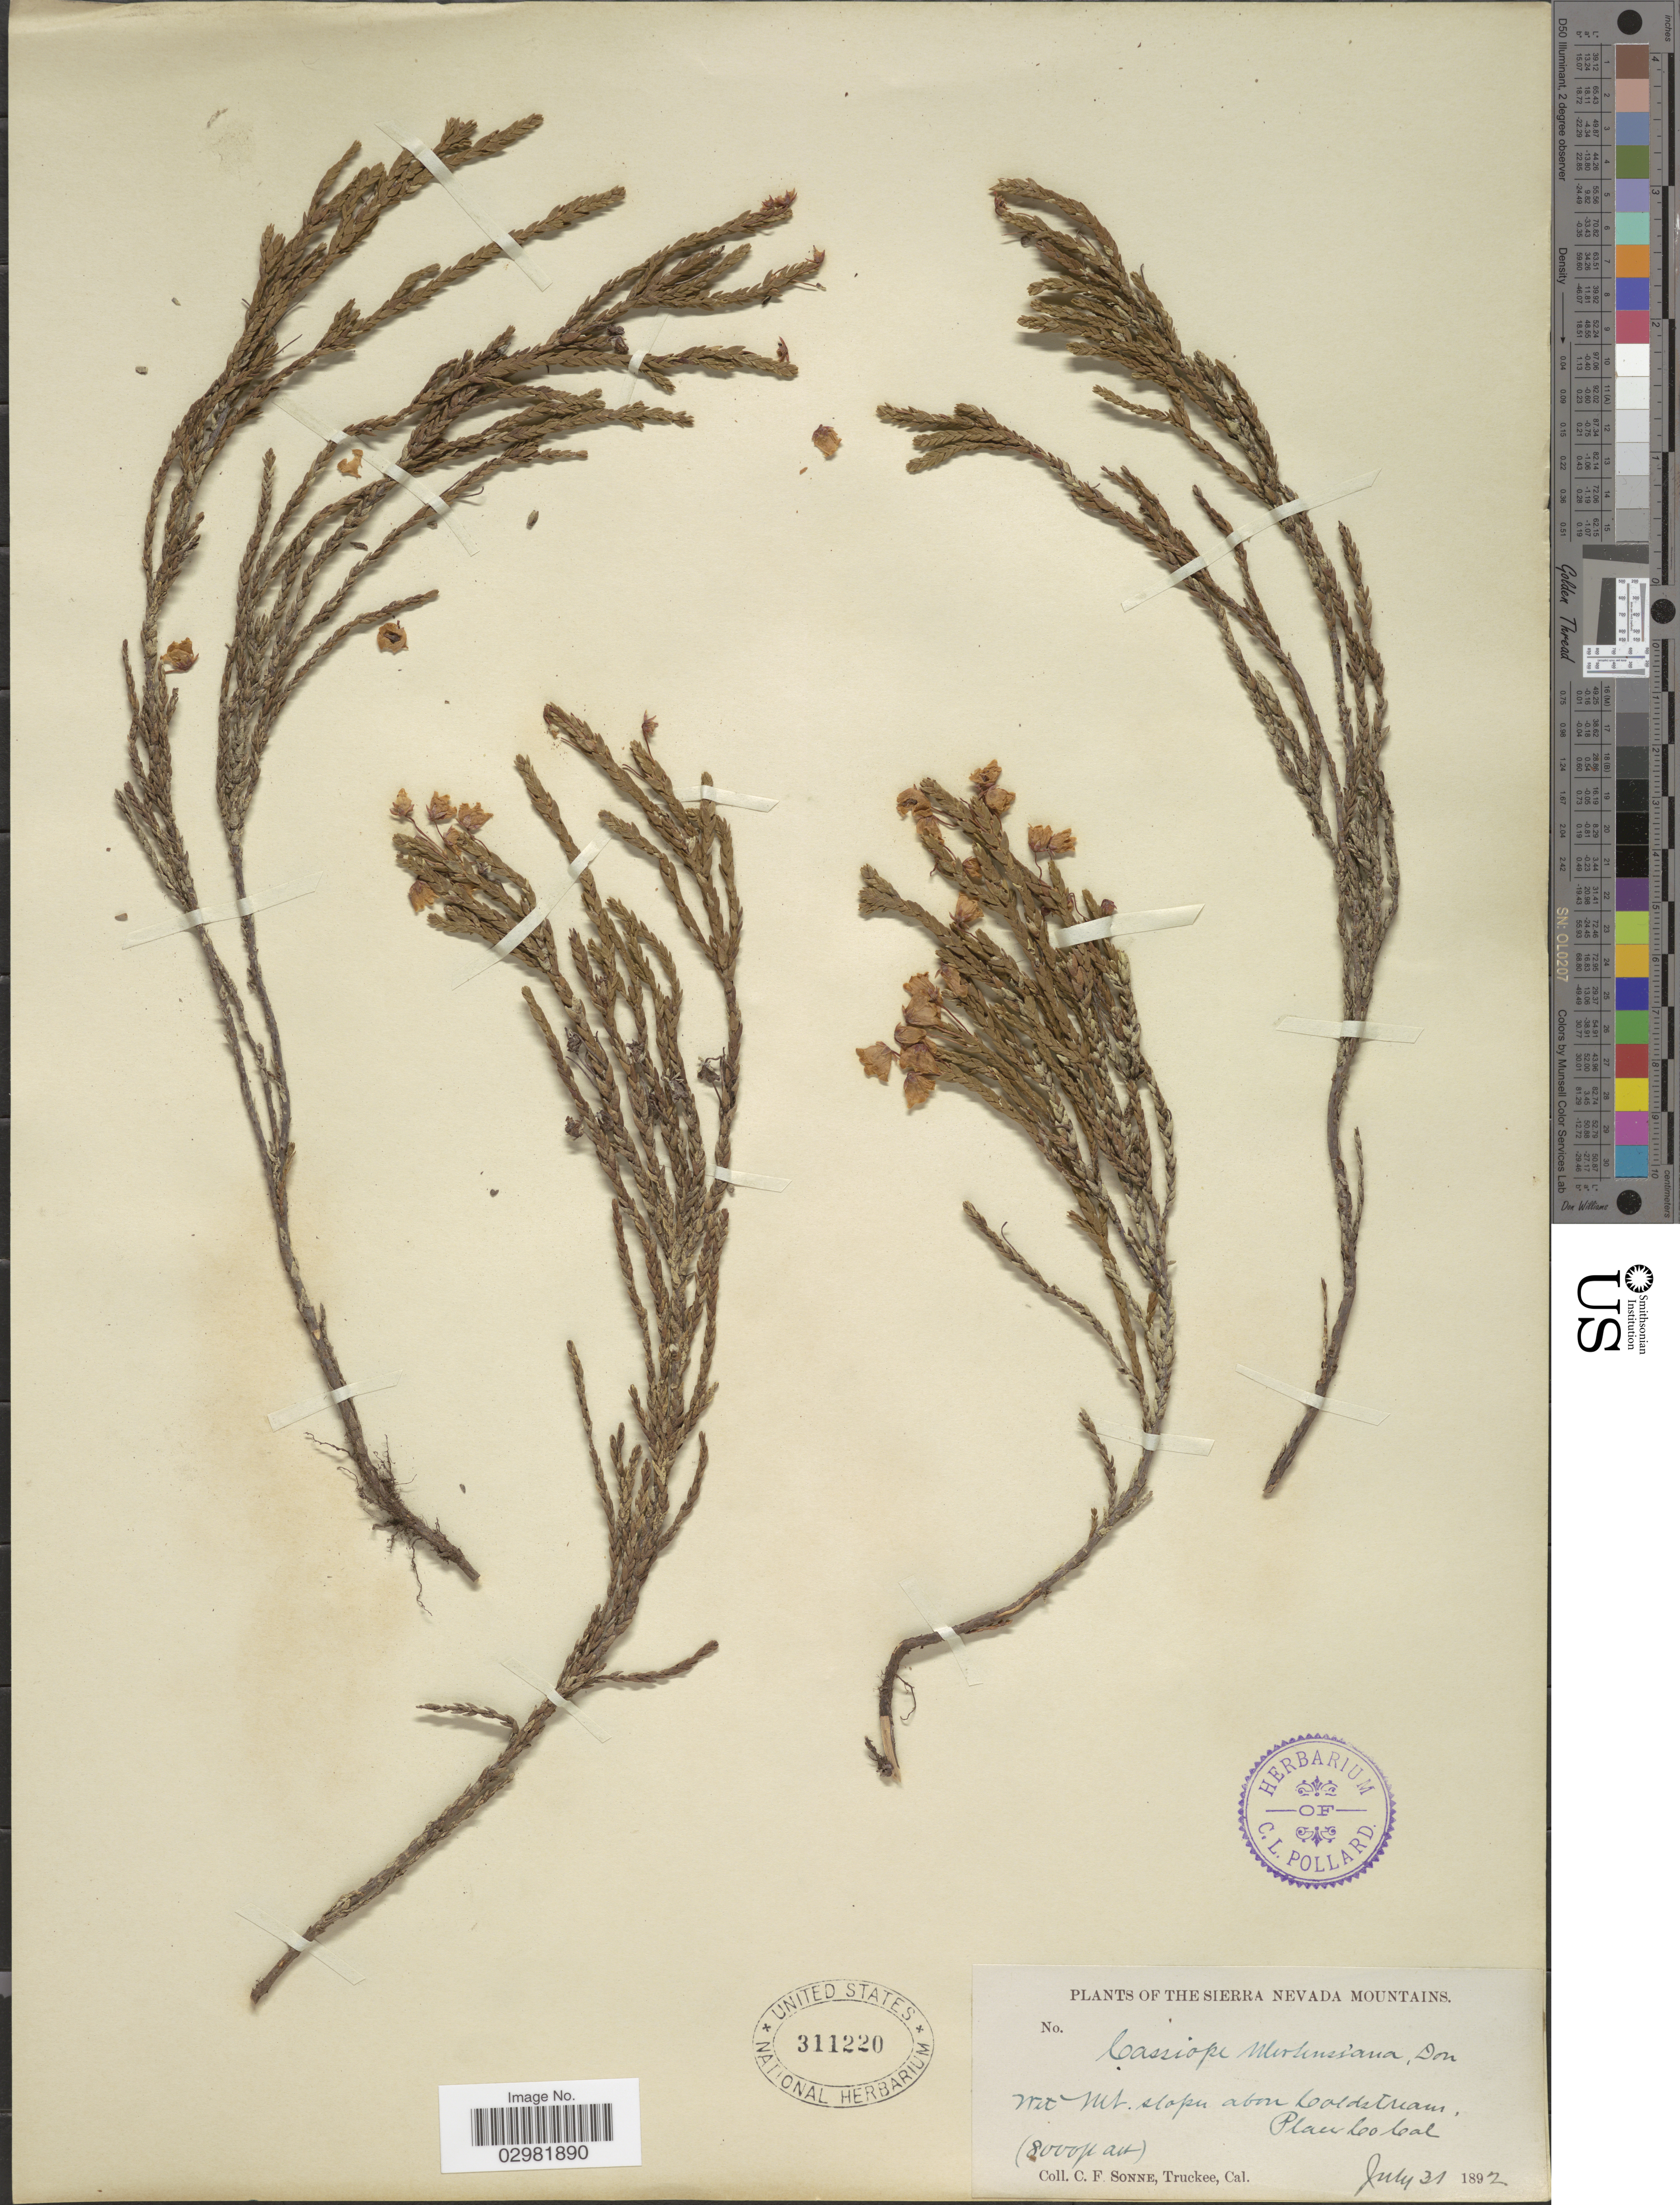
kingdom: Plantae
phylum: Tracheophyta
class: Magnoliopsida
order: Ericales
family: Ericaceae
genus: Cassiope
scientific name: Cassiope mertensiana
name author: (Bong.) G. Don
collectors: C. Sonne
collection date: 1892-07-31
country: United States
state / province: California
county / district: Placer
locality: The Sierra Nevada Mountains, Wet Mt. slopes above Cold stream. Placer Co.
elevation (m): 2438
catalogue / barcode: US 311220